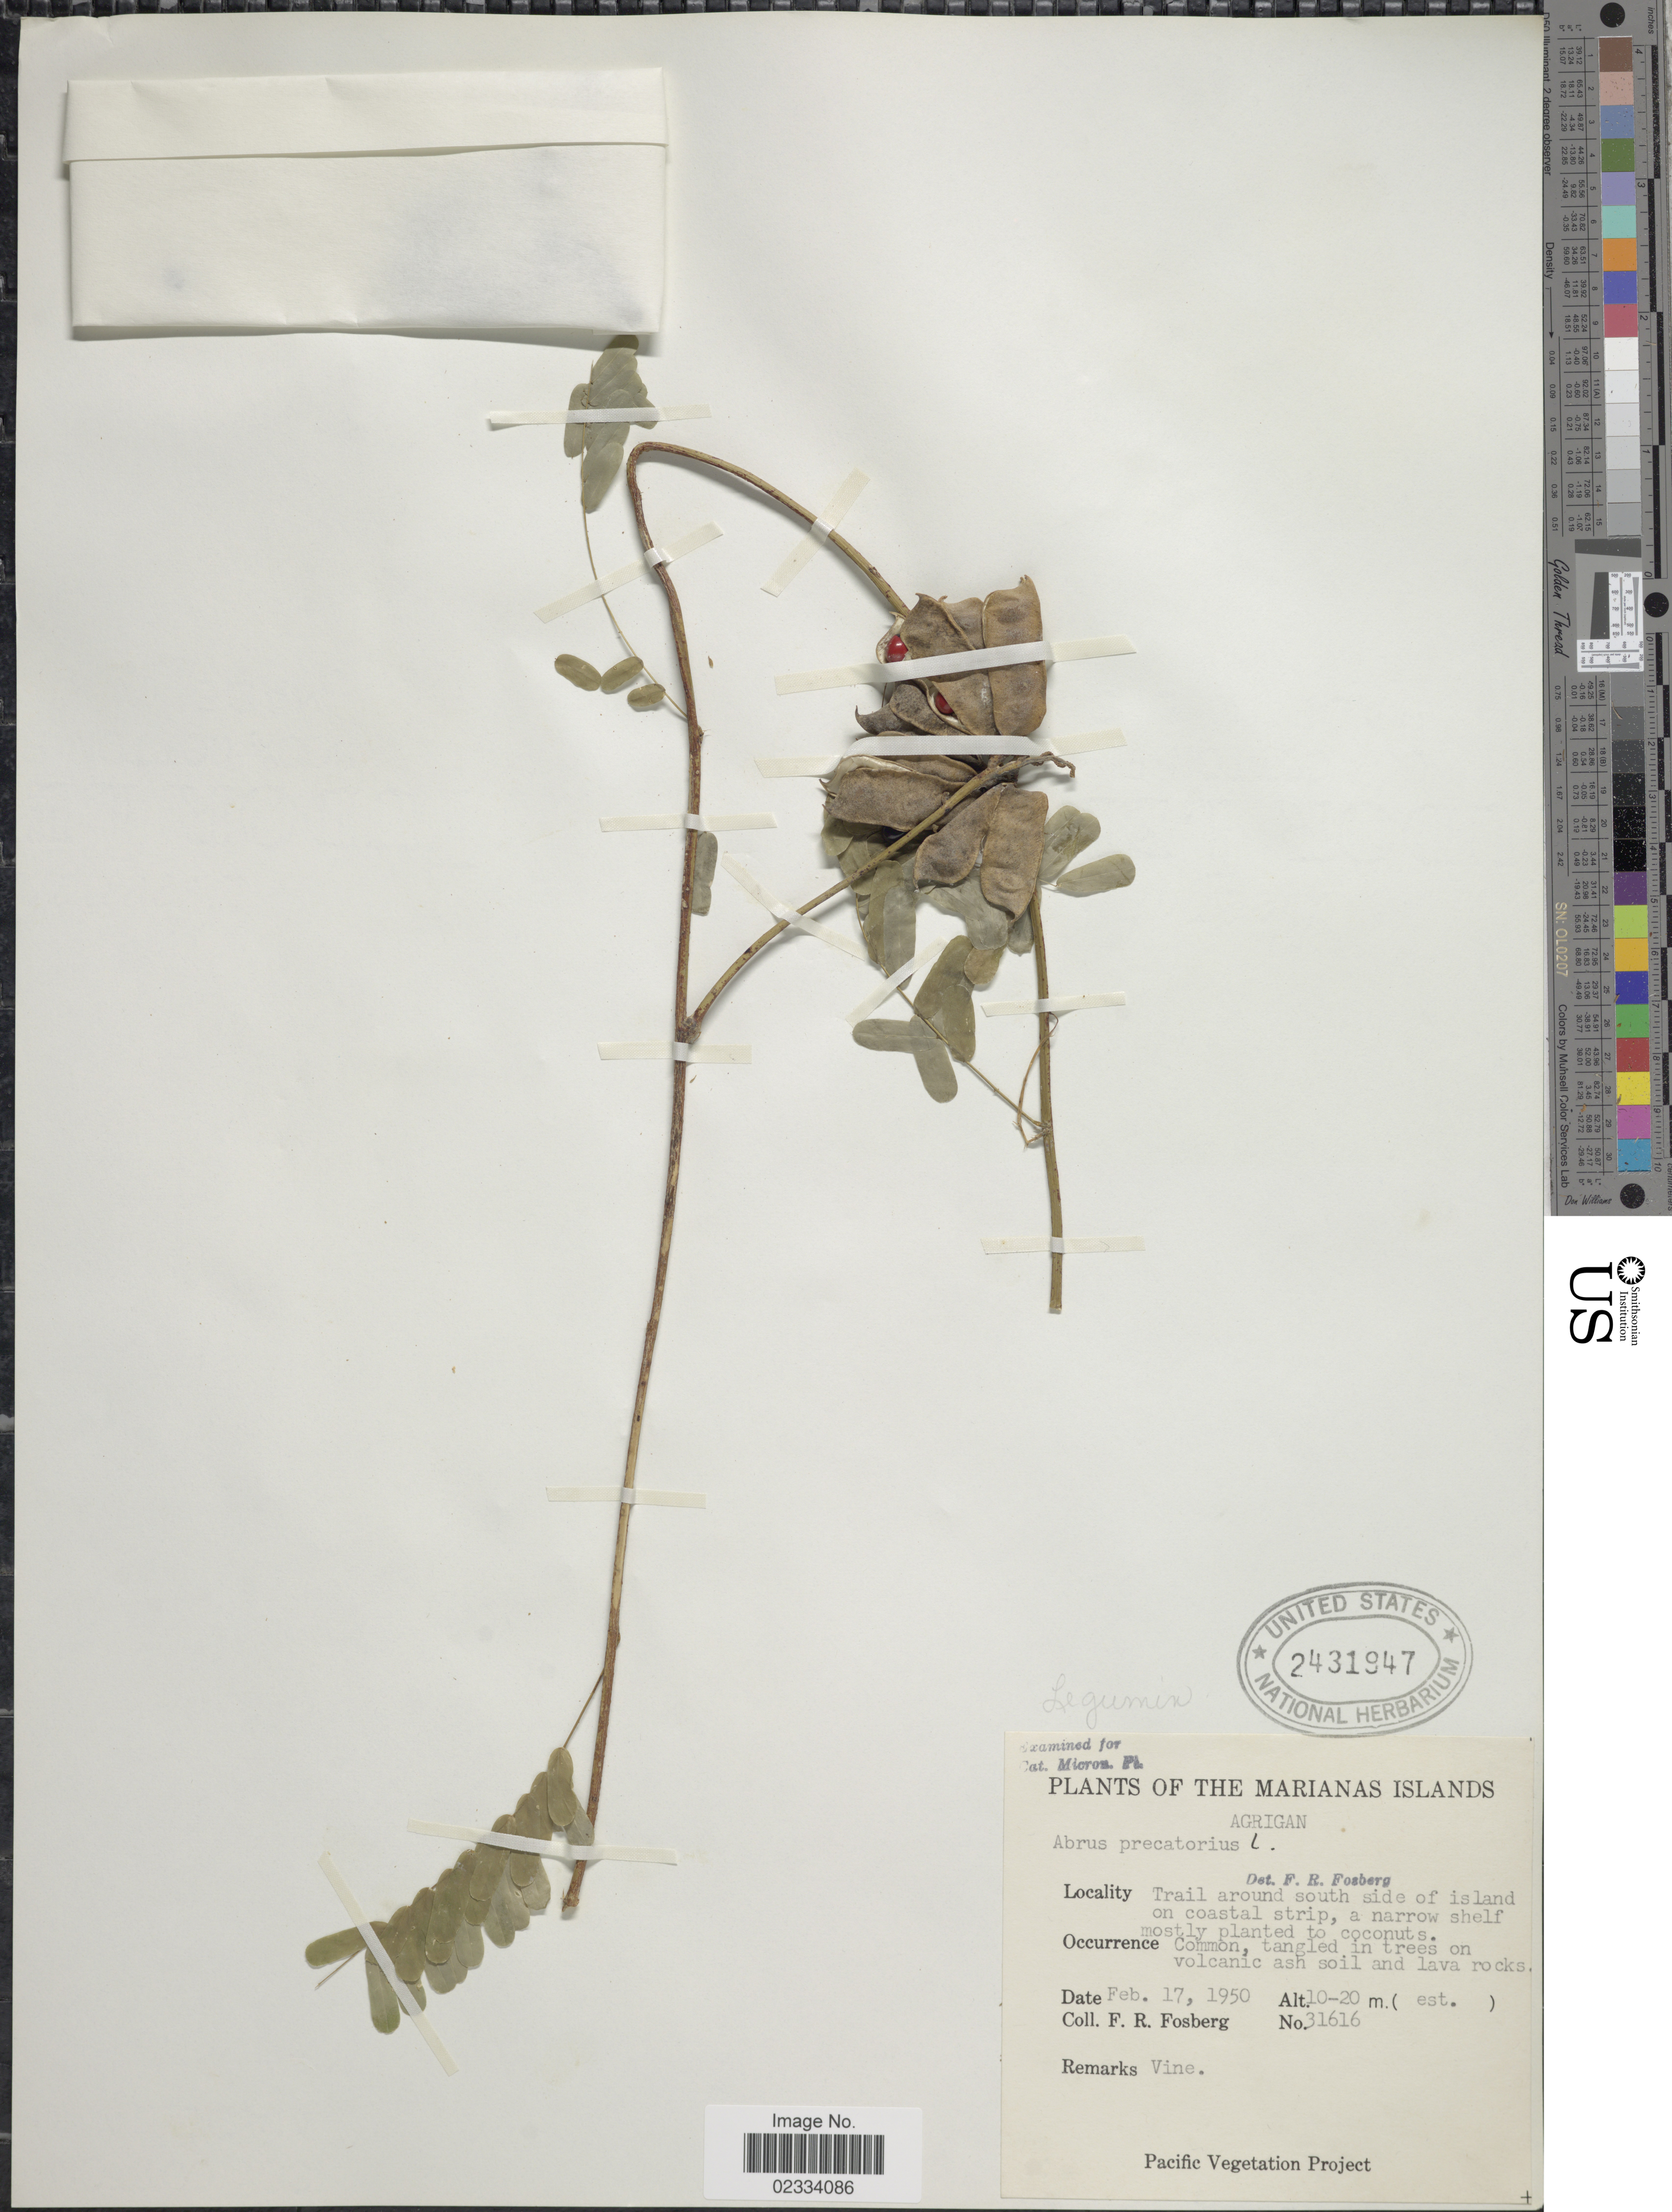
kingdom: Plantae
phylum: Tracheophyta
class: Magnoliopsida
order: Fabales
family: Fabaceae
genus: Abrus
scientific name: Abrus precatorius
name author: L.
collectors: F. R. Fosberg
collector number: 31616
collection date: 1950-02-17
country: Northern Mariana Islands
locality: Marianas Islands. Agrigan. Trail around south side of island on coastal strip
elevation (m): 10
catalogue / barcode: US 2431947